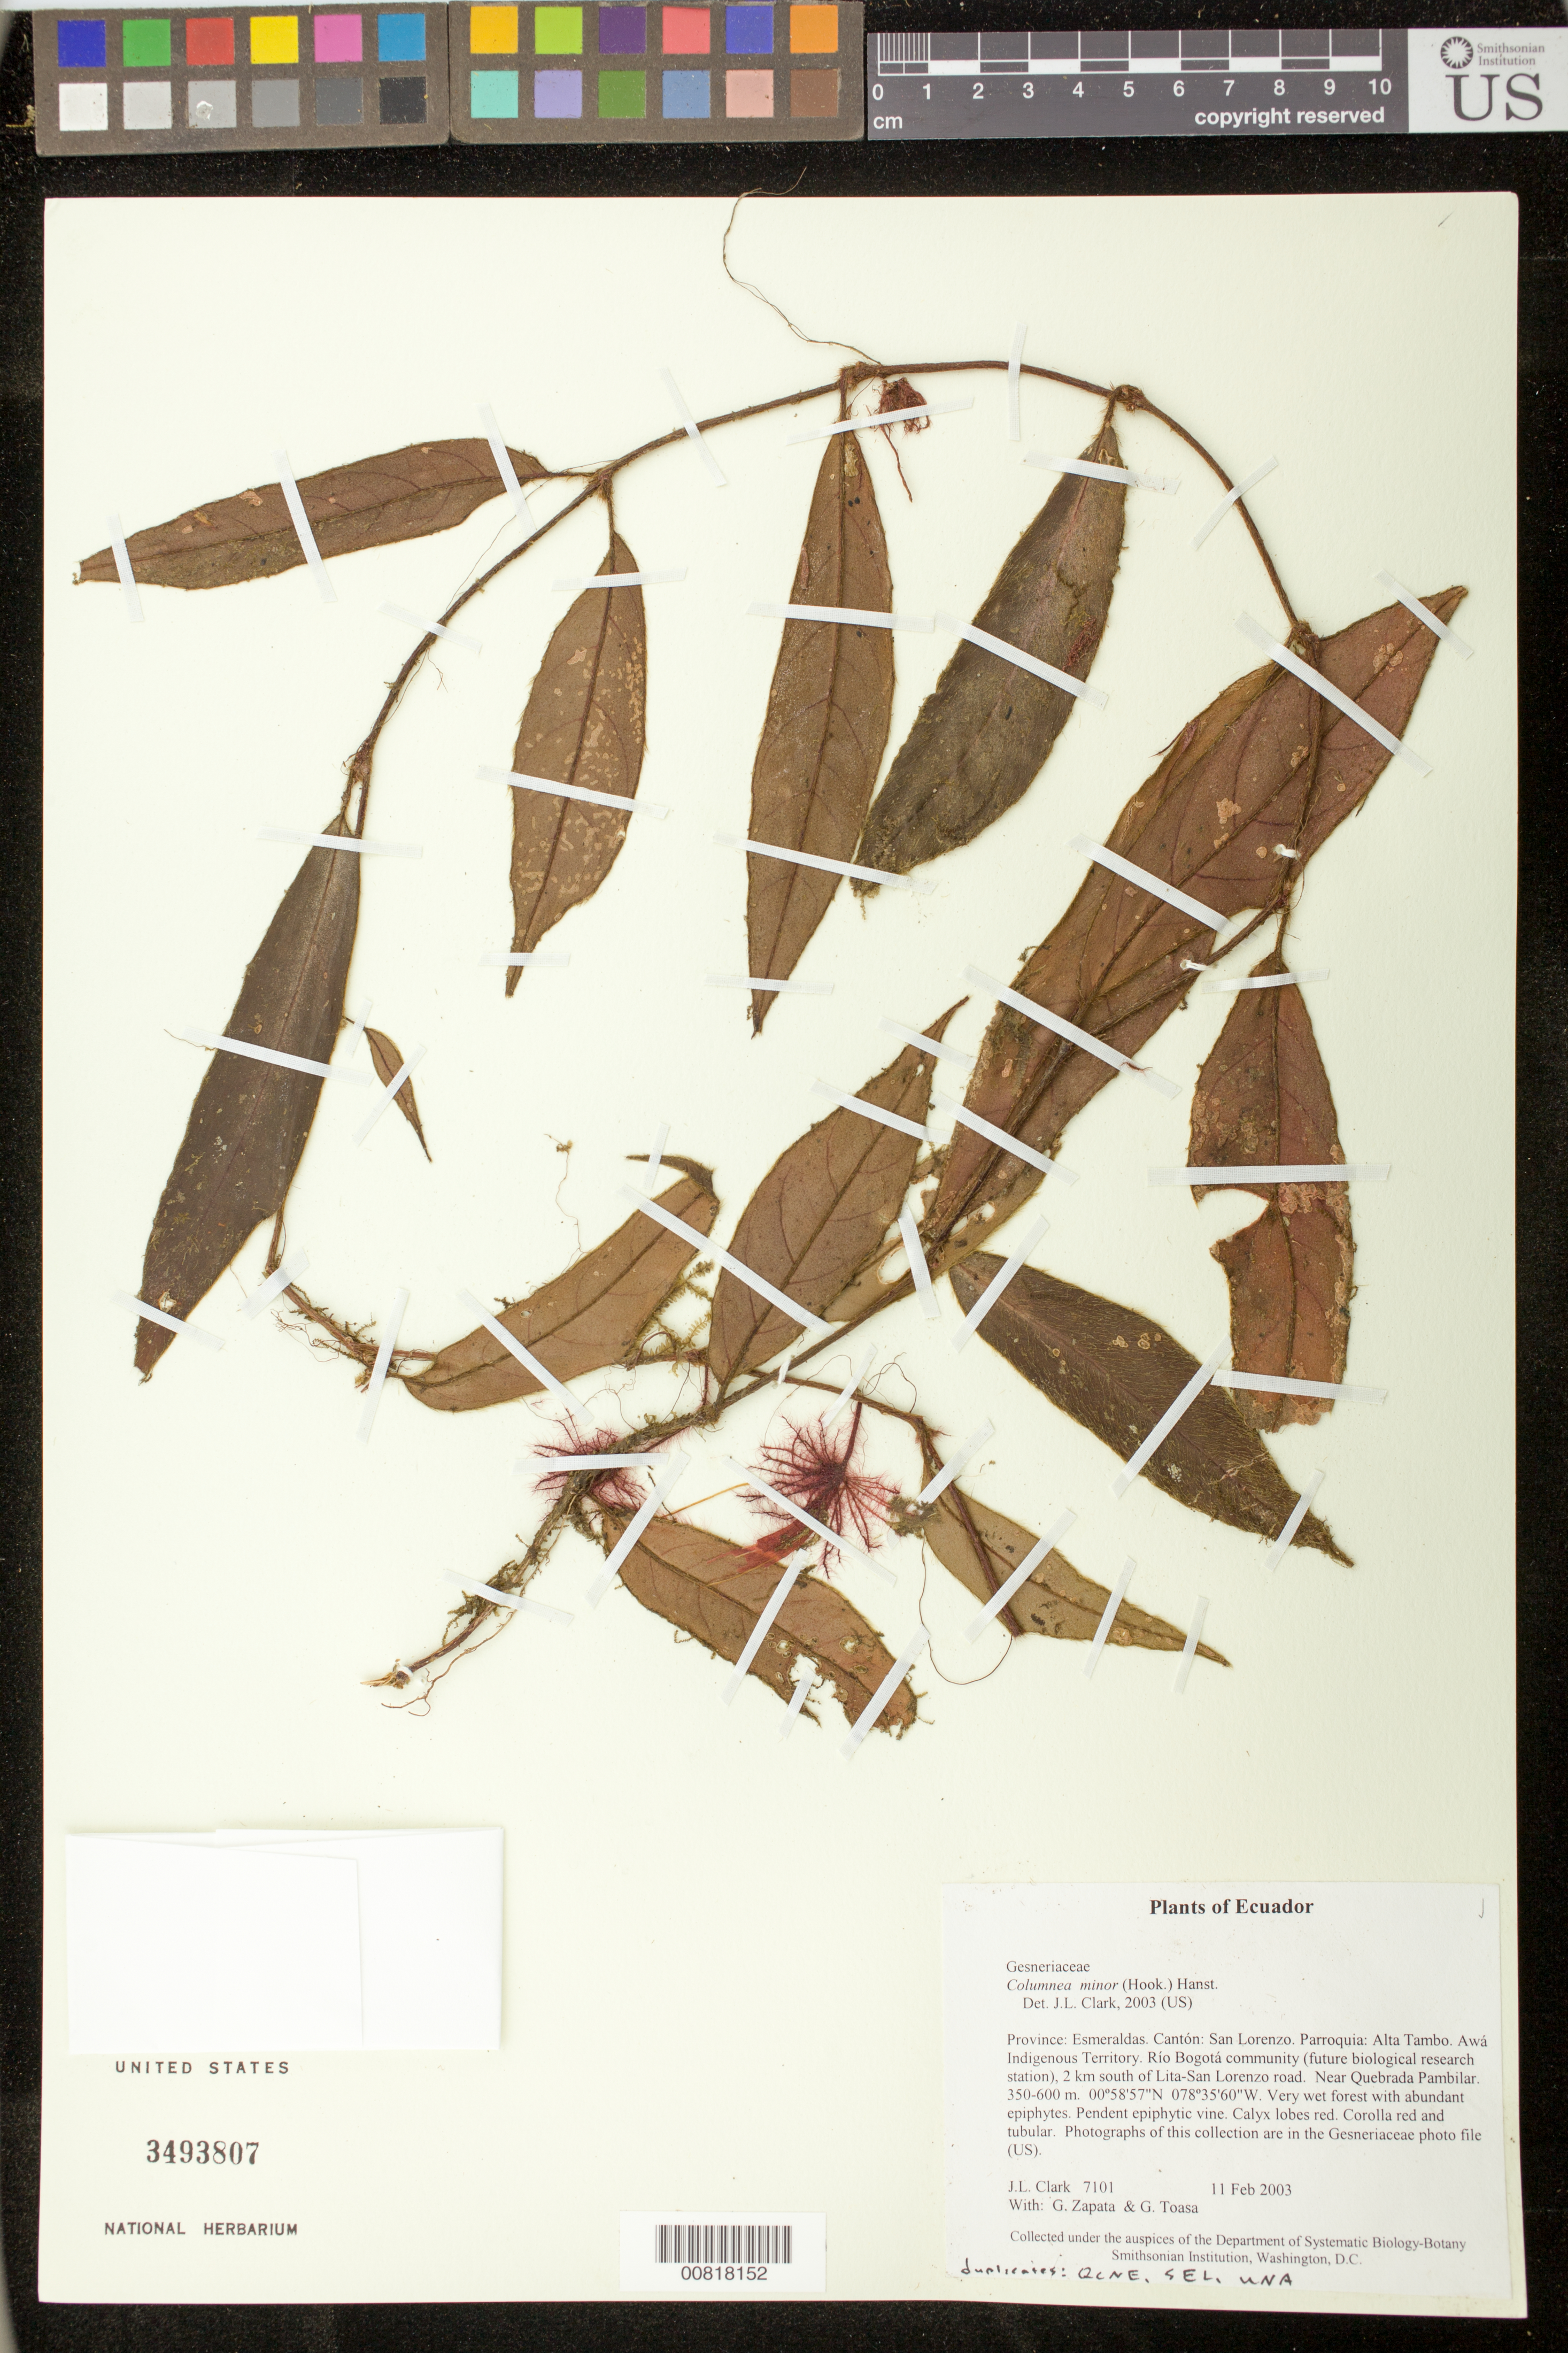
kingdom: Plantae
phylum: Tracheophyta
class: Magnoliopsida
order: Lamiales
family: Gesneriaceae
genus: Columnea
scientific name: Columnea minor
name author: (Hook.) Hanst.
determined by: Clark, J. L., (SEL), The Marie Selby Botanical Garden (UNITED STATES)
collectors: J. L. Clark, G. Zapata & G. Toasa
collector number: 7101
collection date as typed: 11 Feb 2003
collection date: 2003-02-11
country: Ecuador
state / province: Esmeraldas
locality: San Lorenzo. Parroquia: Alta Tambo. Awá Indigenous Territory. Río Bogotá community (future biological research station), 2 km south of Lita-San Lorenzo road. Near Quebrada Pambilar.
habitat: Very wet forest with abundant epiphytes.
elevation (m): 350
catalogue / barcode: US 3493807